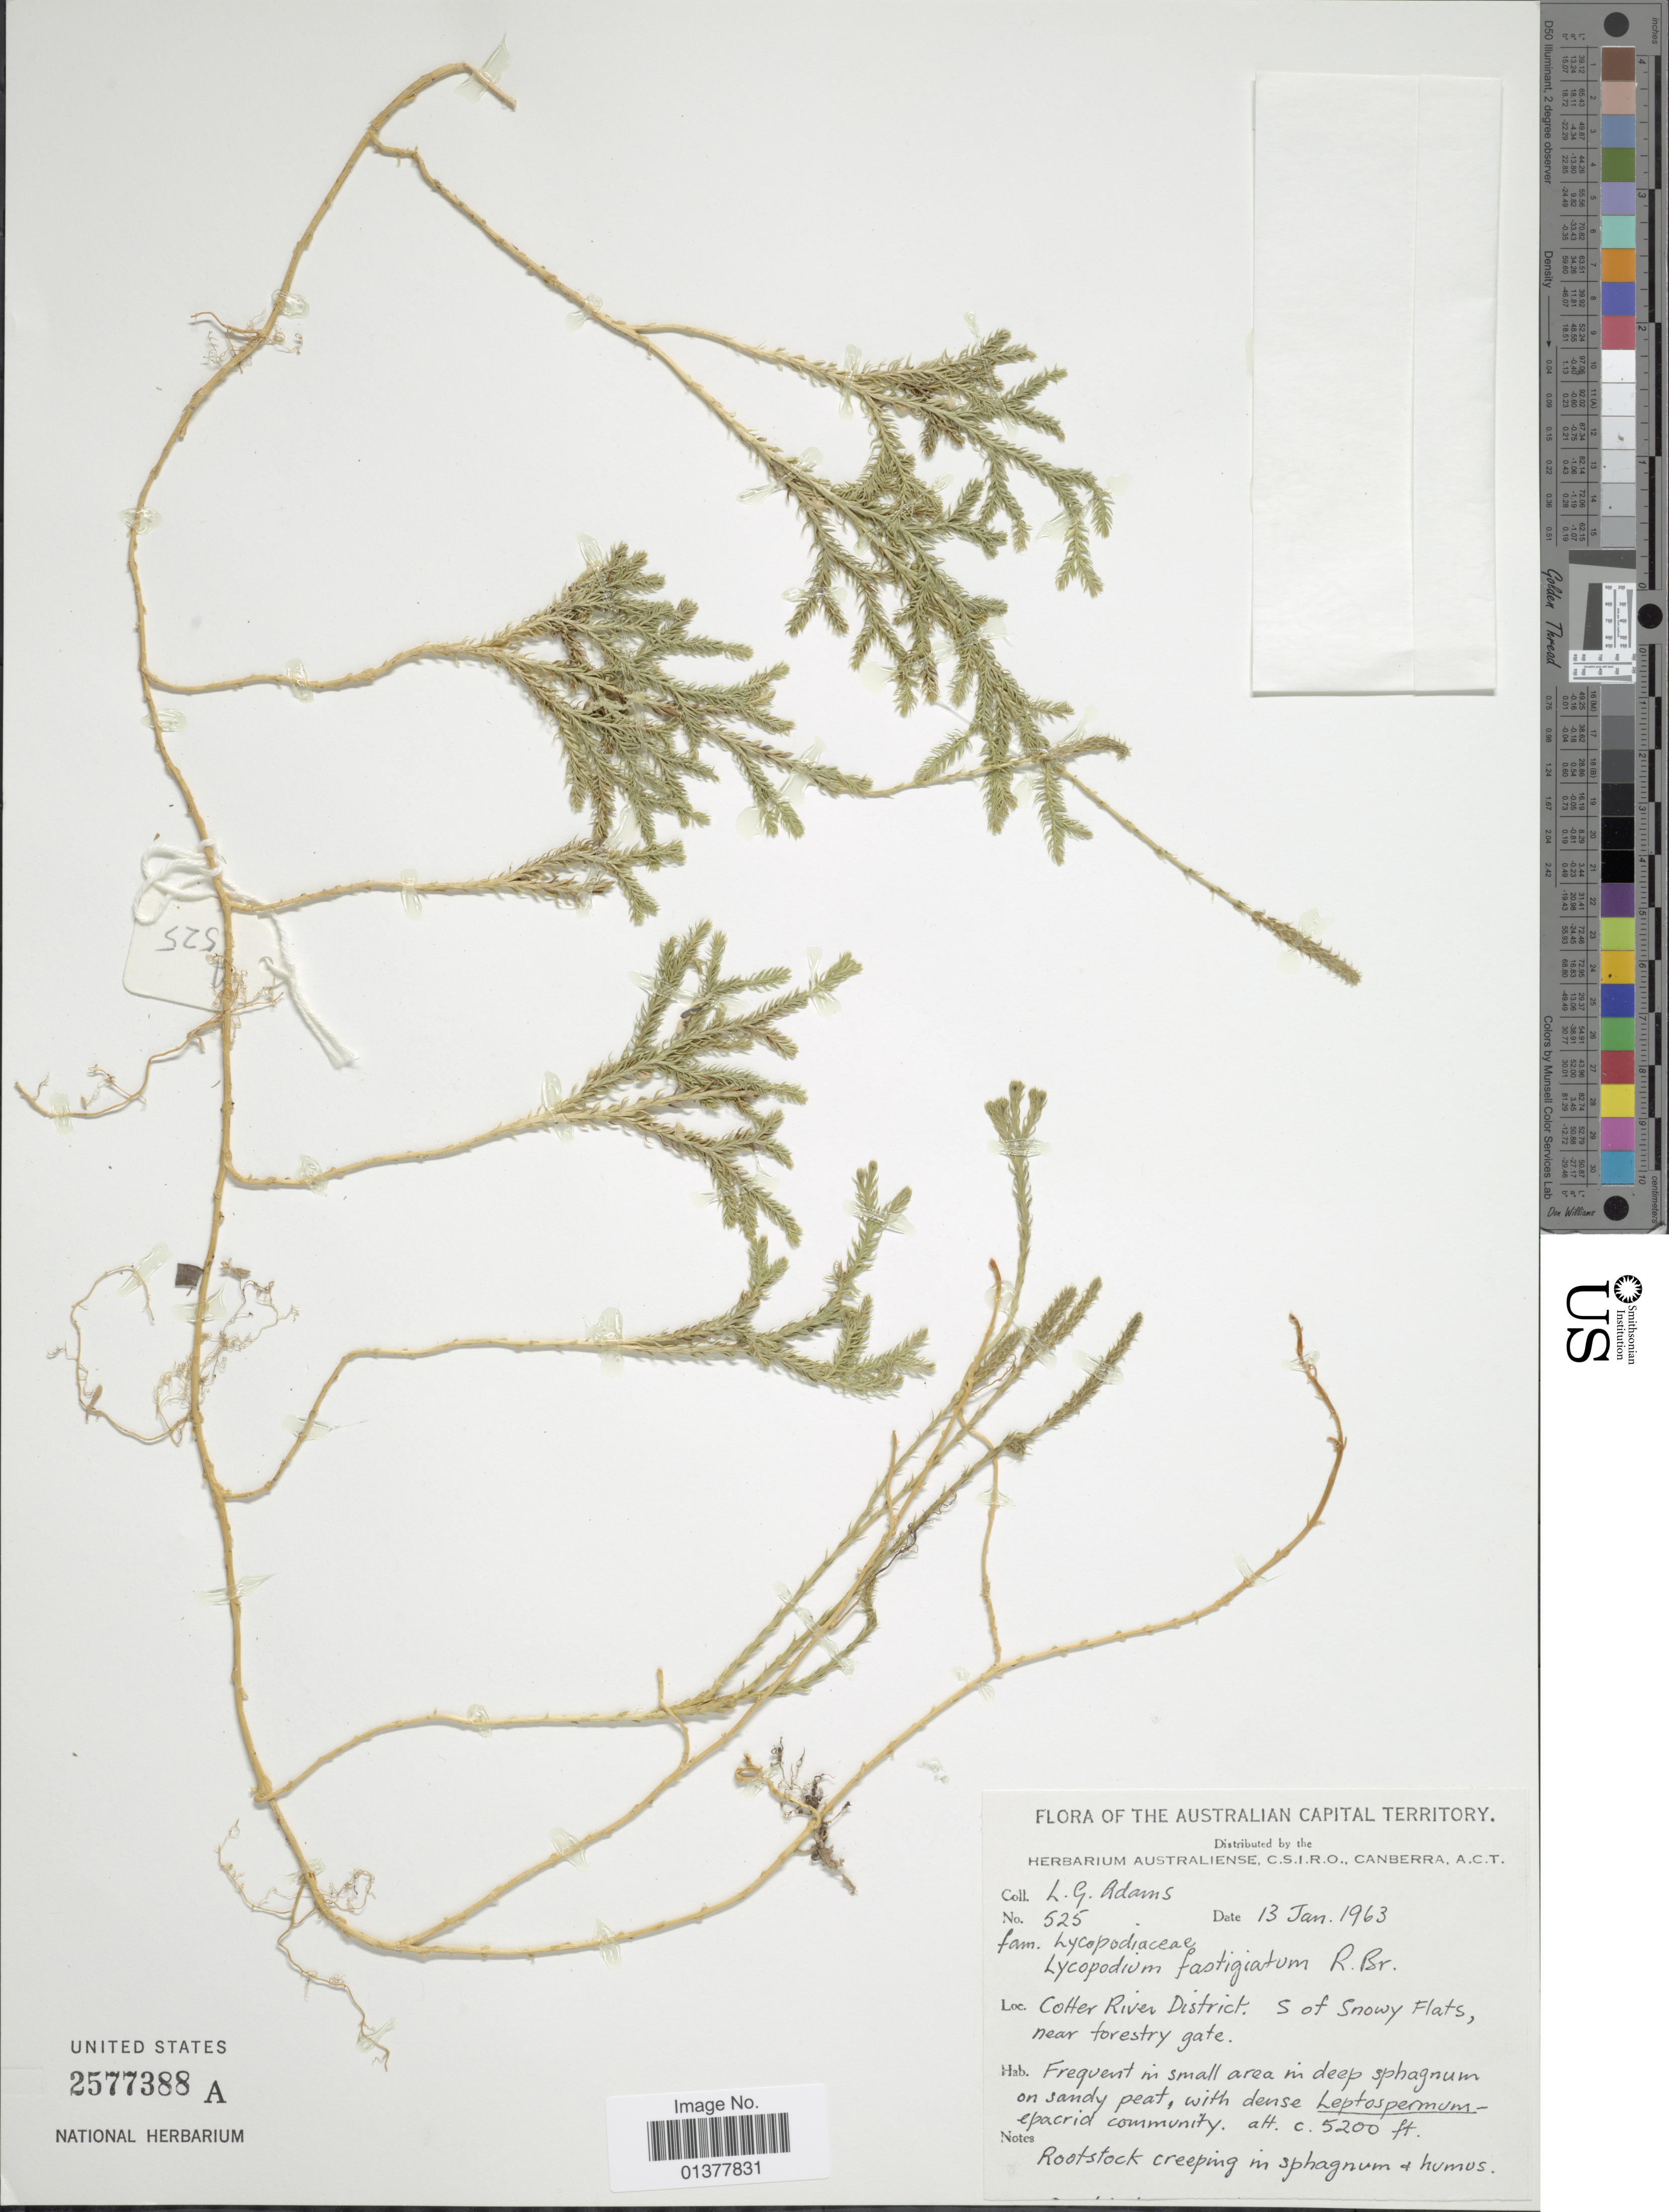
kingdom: Plantae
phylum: Tracheophyta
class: Lycopodiopsida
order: Lycopodiales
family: Lycopodiaceae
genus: Austrolycopodium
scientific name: Austrolycopodium fastigiatum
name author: (R. Br.) Holub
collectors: L. G. Adams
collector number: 525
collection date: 1963-01-13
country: Australia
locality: Cotter River District S. of Snowy Flats, near forestry gate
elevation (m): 1585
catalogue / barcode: US 2577388A